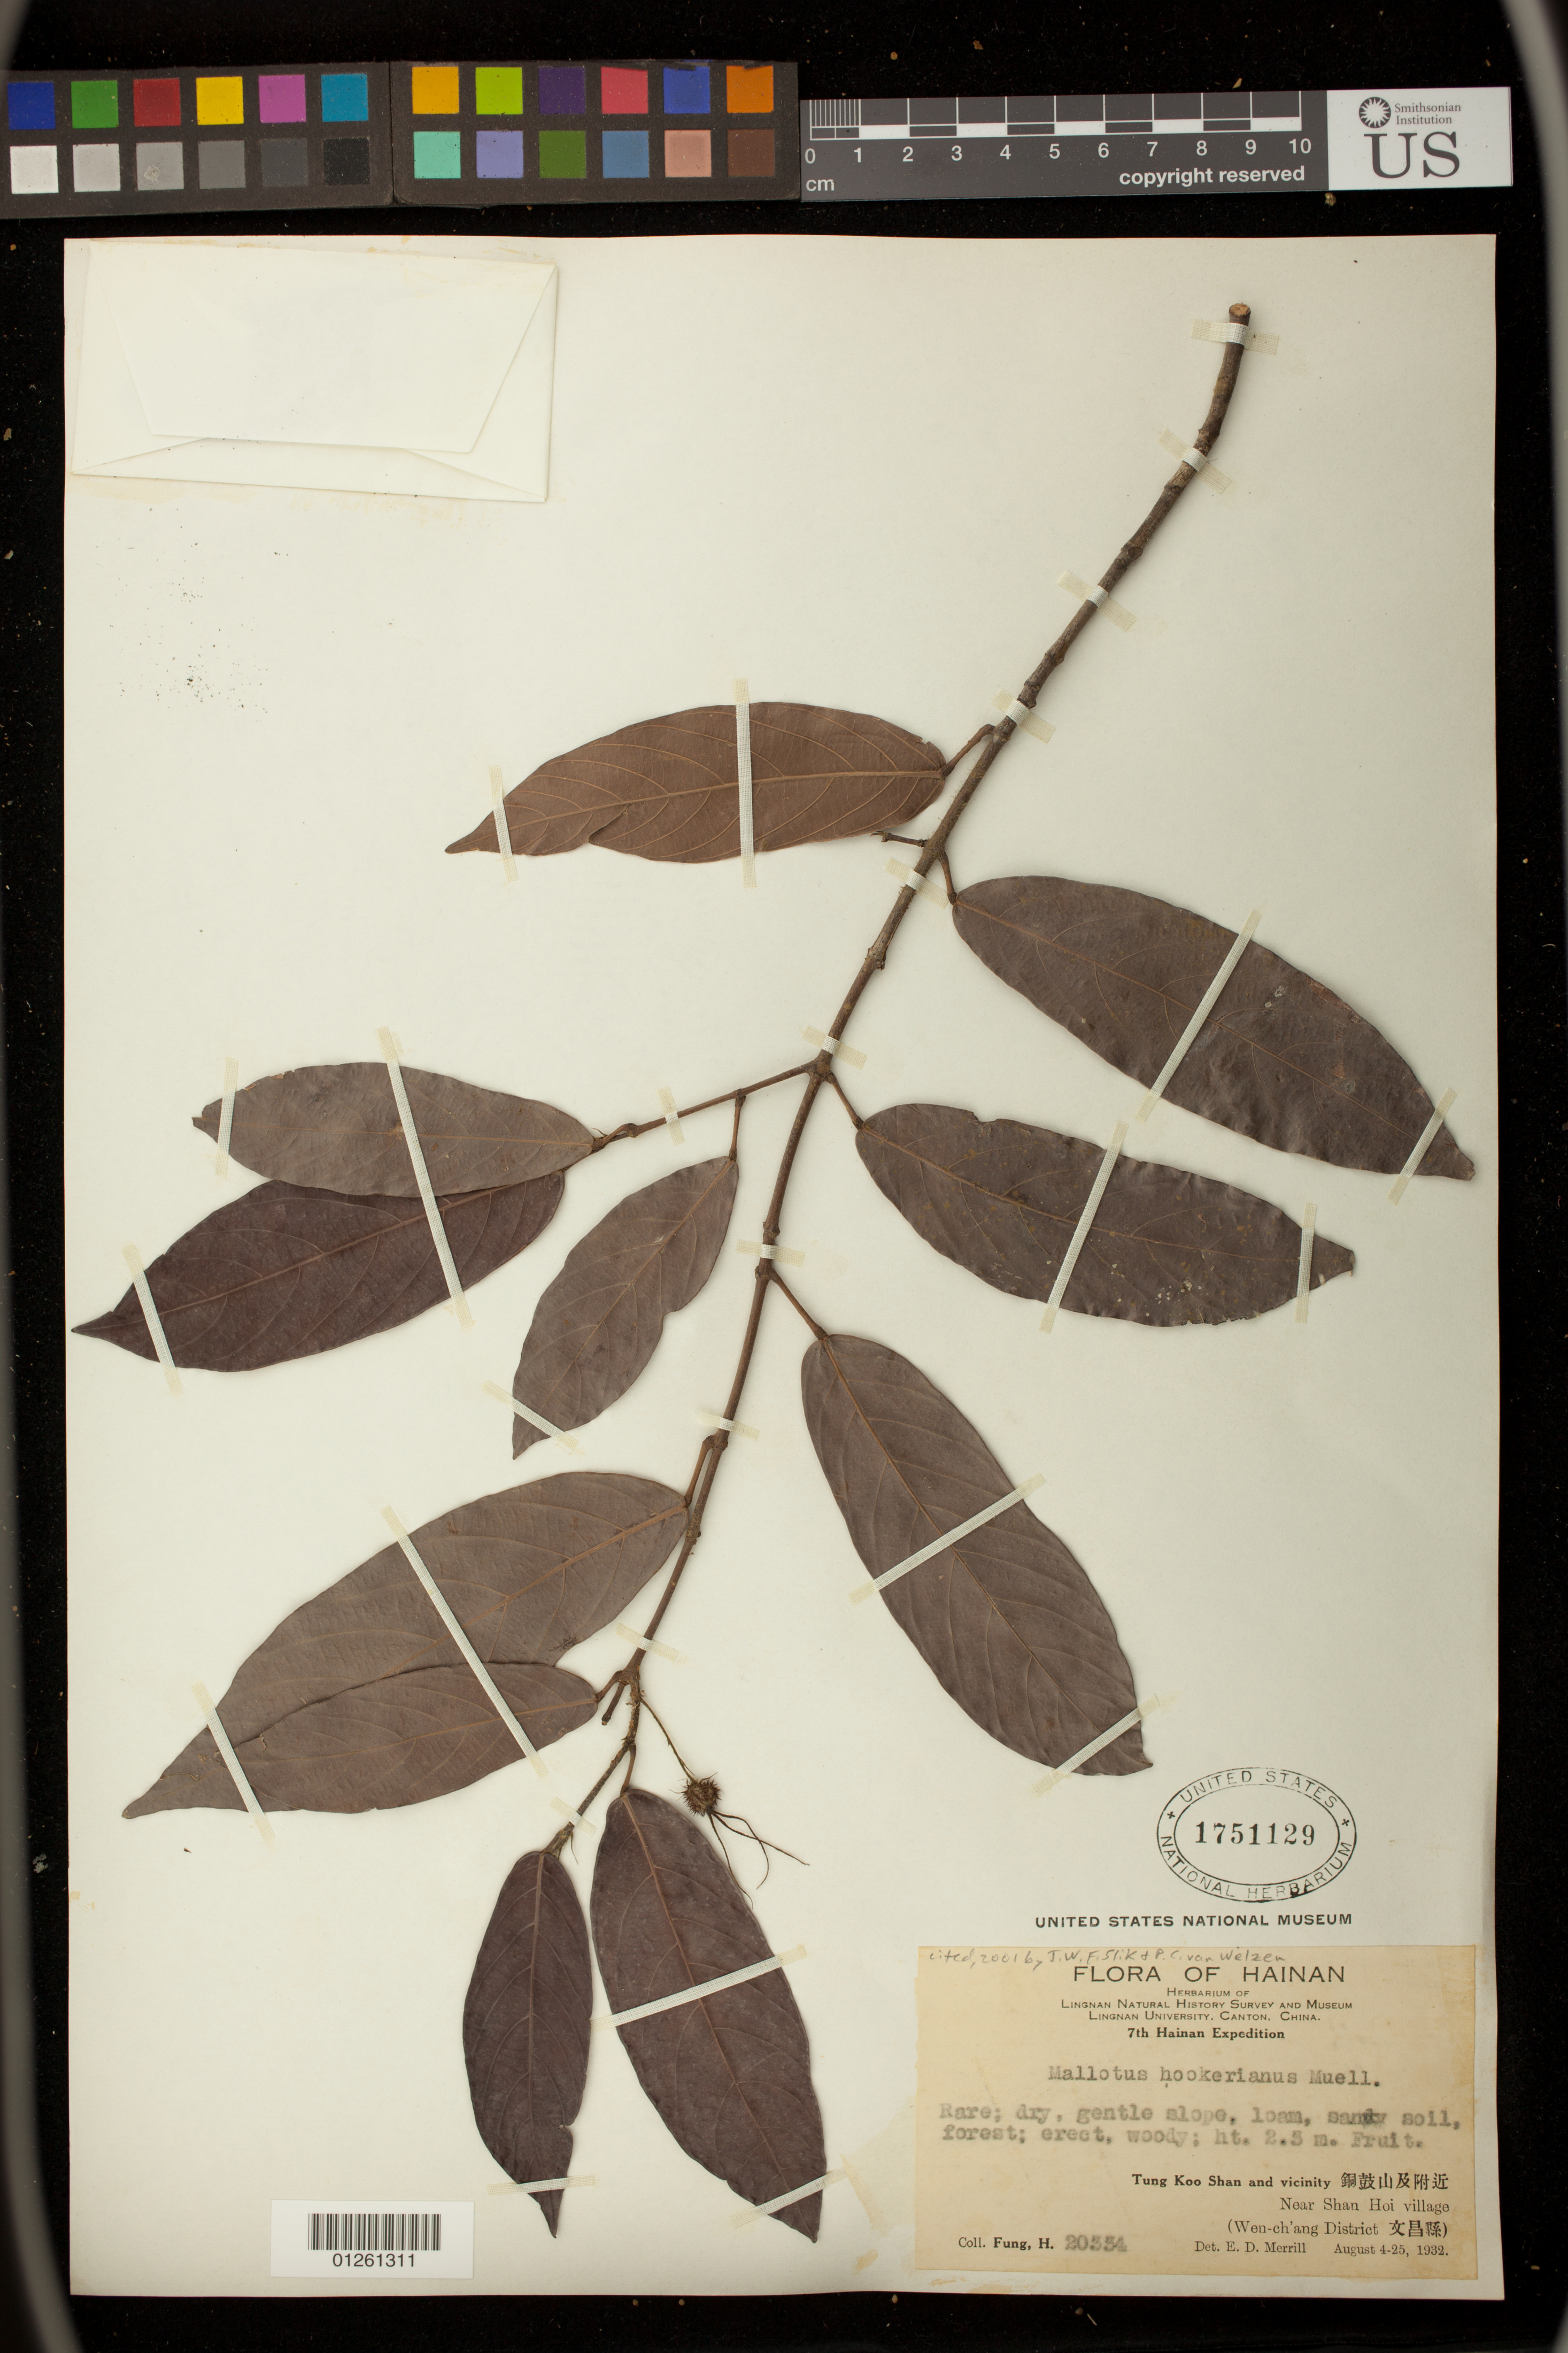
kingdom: Plantae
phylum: Tracheophyta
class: Magnoliopsida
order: Malpighiales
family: Euphorbiaceae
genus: Hancea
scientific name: Hancea hookeriana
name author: Seem.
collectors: H. K. Fung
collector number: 20334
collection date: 1932-08-04/1932-08-25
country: China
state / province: Hainan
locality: tung Koo Shan and vicinity. Near Shan Hoi village (Wen-ch'ang District)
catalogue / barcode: US 1751129